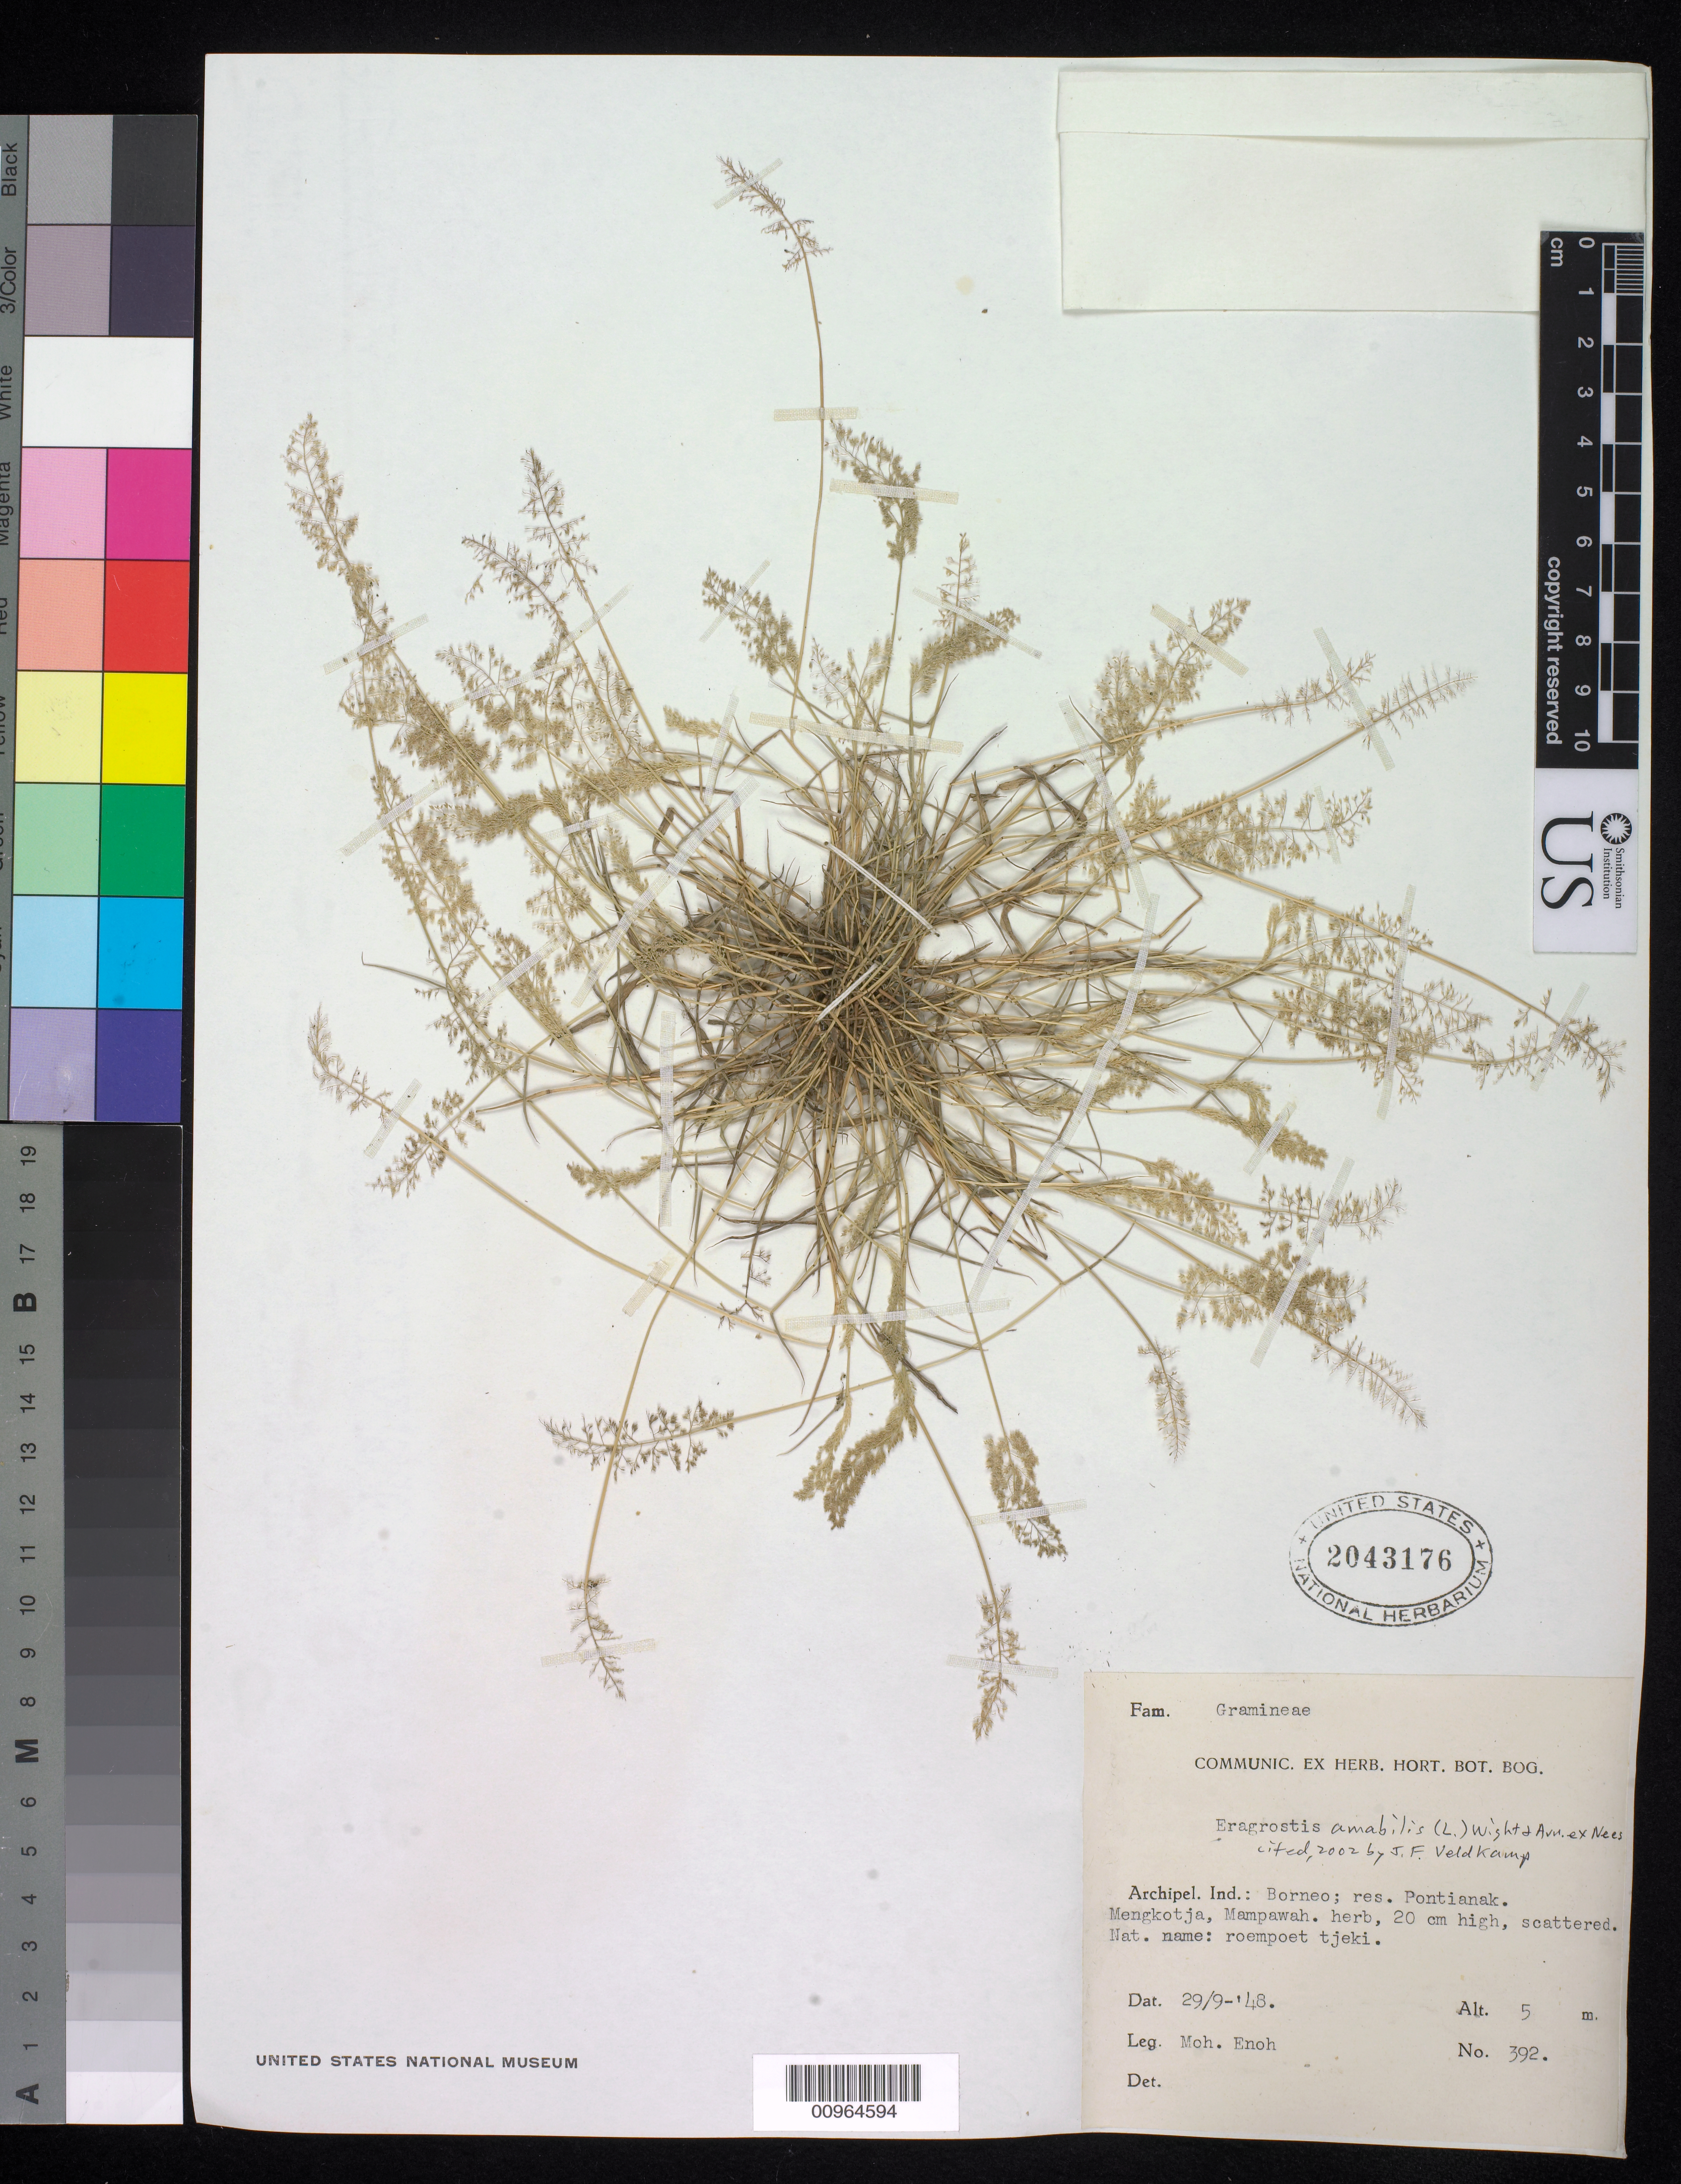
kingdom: Plantae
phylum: Tracheophyta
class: Liliopsida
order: Poales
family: Poaceae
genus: Eragrostis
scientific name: Eragrostis tenella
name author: (L.) P. Beauv. ex Roem. & Schult.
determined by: Wagner, W. L., (BOT), Smithsonian Institution - National Museum of Natural History (UNITED STATES)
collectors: M. Enoh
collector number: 392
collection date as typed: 29 Sep 1948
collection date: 1948-09-29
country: Indonesia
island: Borneo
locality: res. Pontianak. Mengkotja, Mampawah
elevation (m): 5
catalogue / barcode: US 2043176